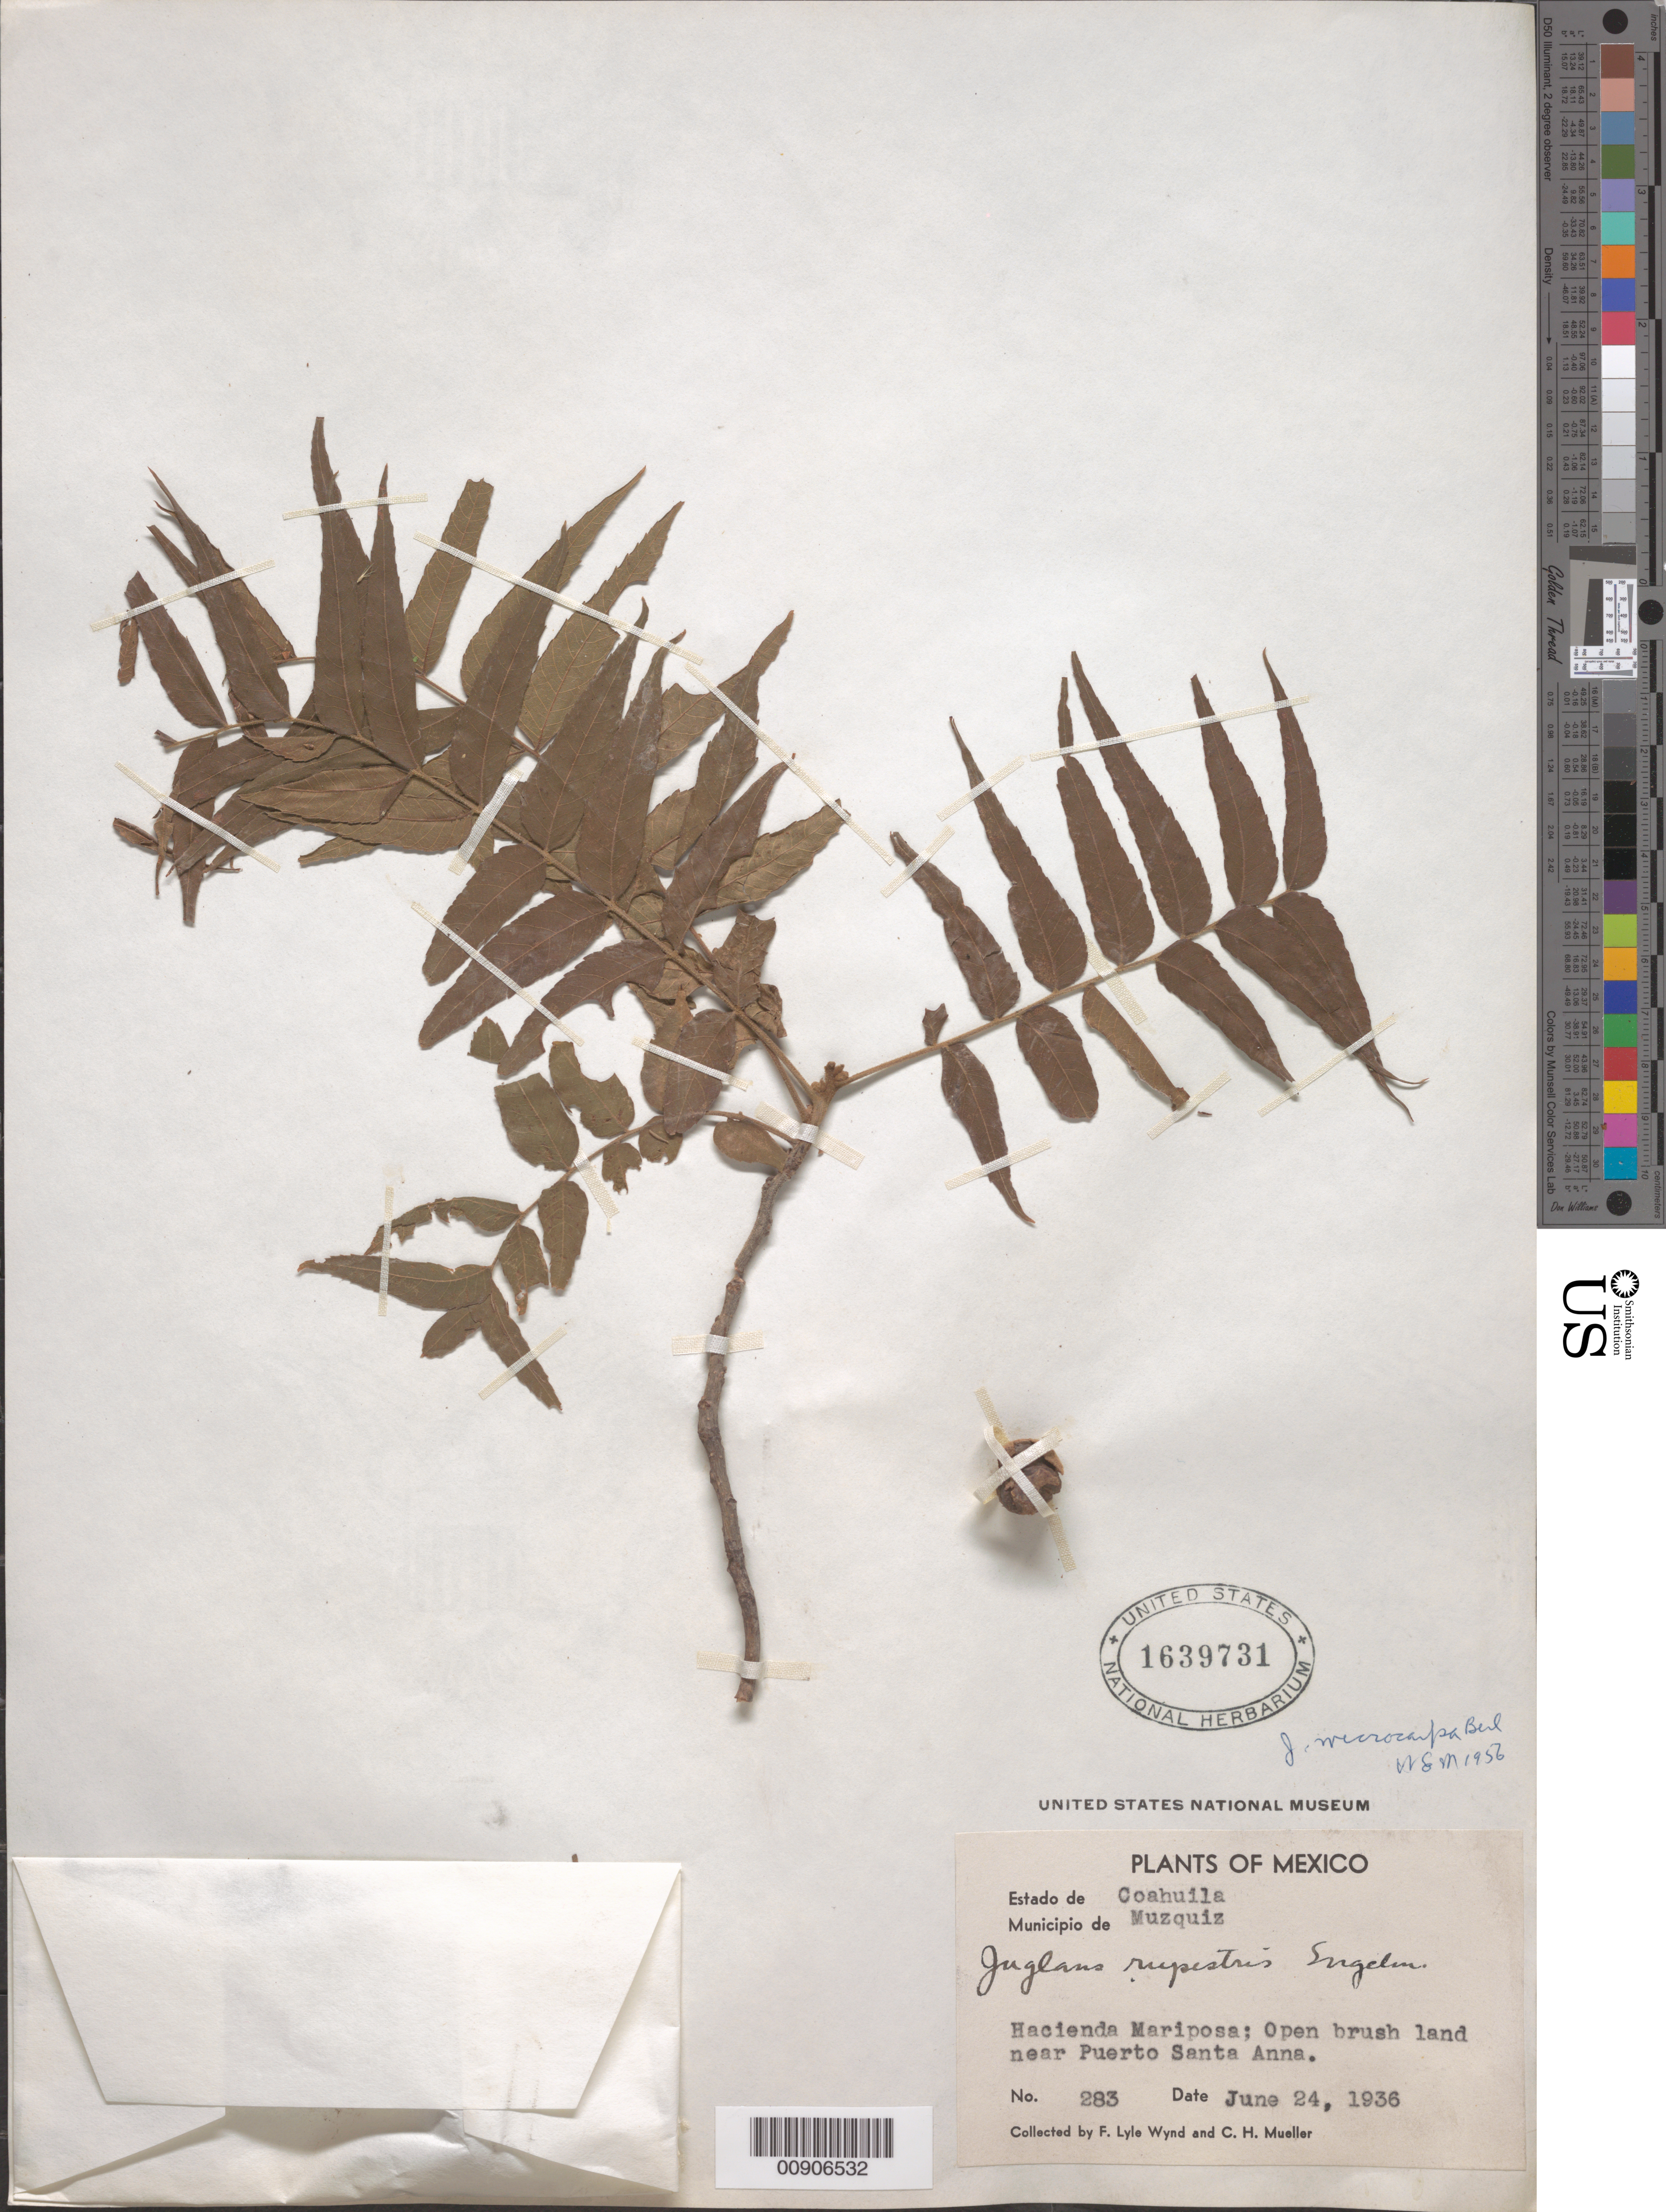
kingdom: Plantae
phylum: Tracheophyta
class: Magnoliopsida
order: Fagales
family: Juglandaceae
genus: Juglans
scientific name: Juglans microcarpa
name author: Berland. in Berland. & Chovell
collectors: F. L. Wynd & C. H. Muller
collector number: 283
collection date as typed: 24 Jun 1936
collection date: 1936-06-24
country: Mexico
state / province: Coahuila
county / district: Múzquiz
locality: Estado de Coahuila, Municipio de Múzquiz, Hacienda Mariposa.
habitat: Open brush land near Puerto Santa Anna.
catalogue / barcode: US 1639731